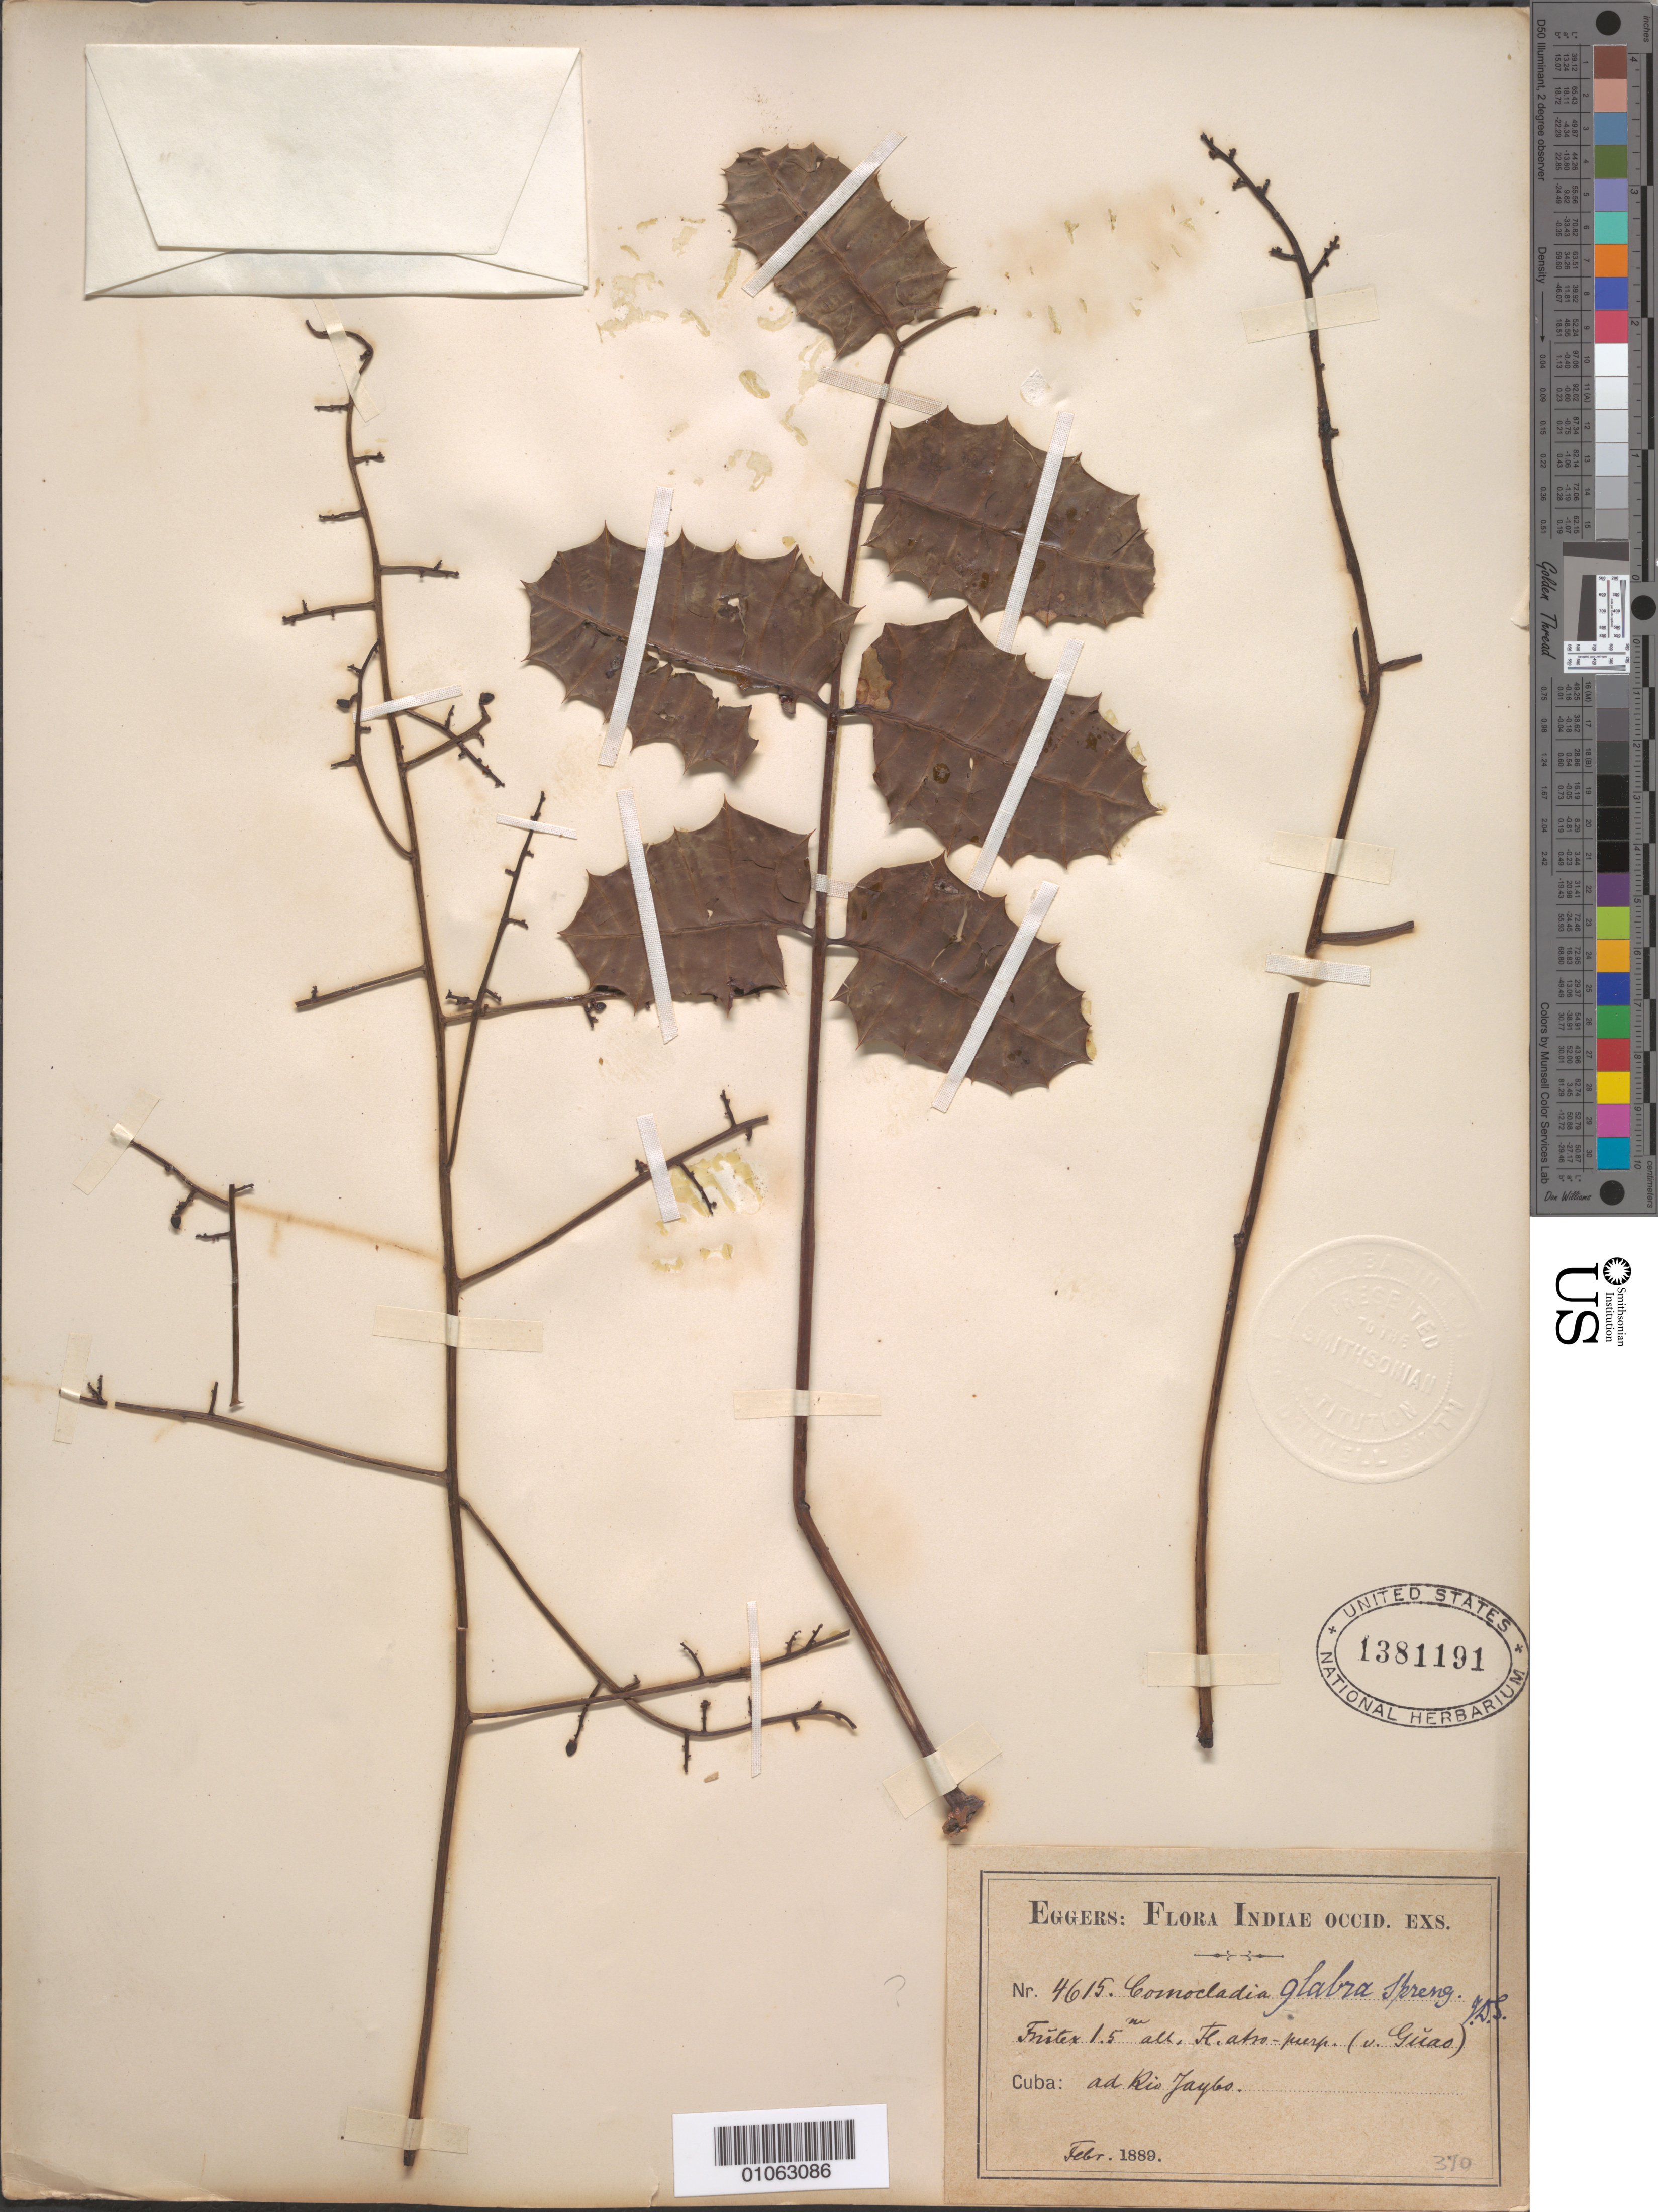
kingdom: Plantae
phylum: Tracheophyta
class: Magnoliopsida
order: Sapindales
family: Anacardiaceae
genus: Comocladia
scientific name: Comocladia glabra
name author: (Schult.) Spreng.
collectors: H. F. A. von Eggers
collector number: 4615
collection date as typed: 01 Feb 1889 to 28 Feb 1889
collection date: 1889-02-01/1889-02-28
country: Cuba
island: Cuba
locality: Ris Jaybo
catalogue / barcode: US 1381191